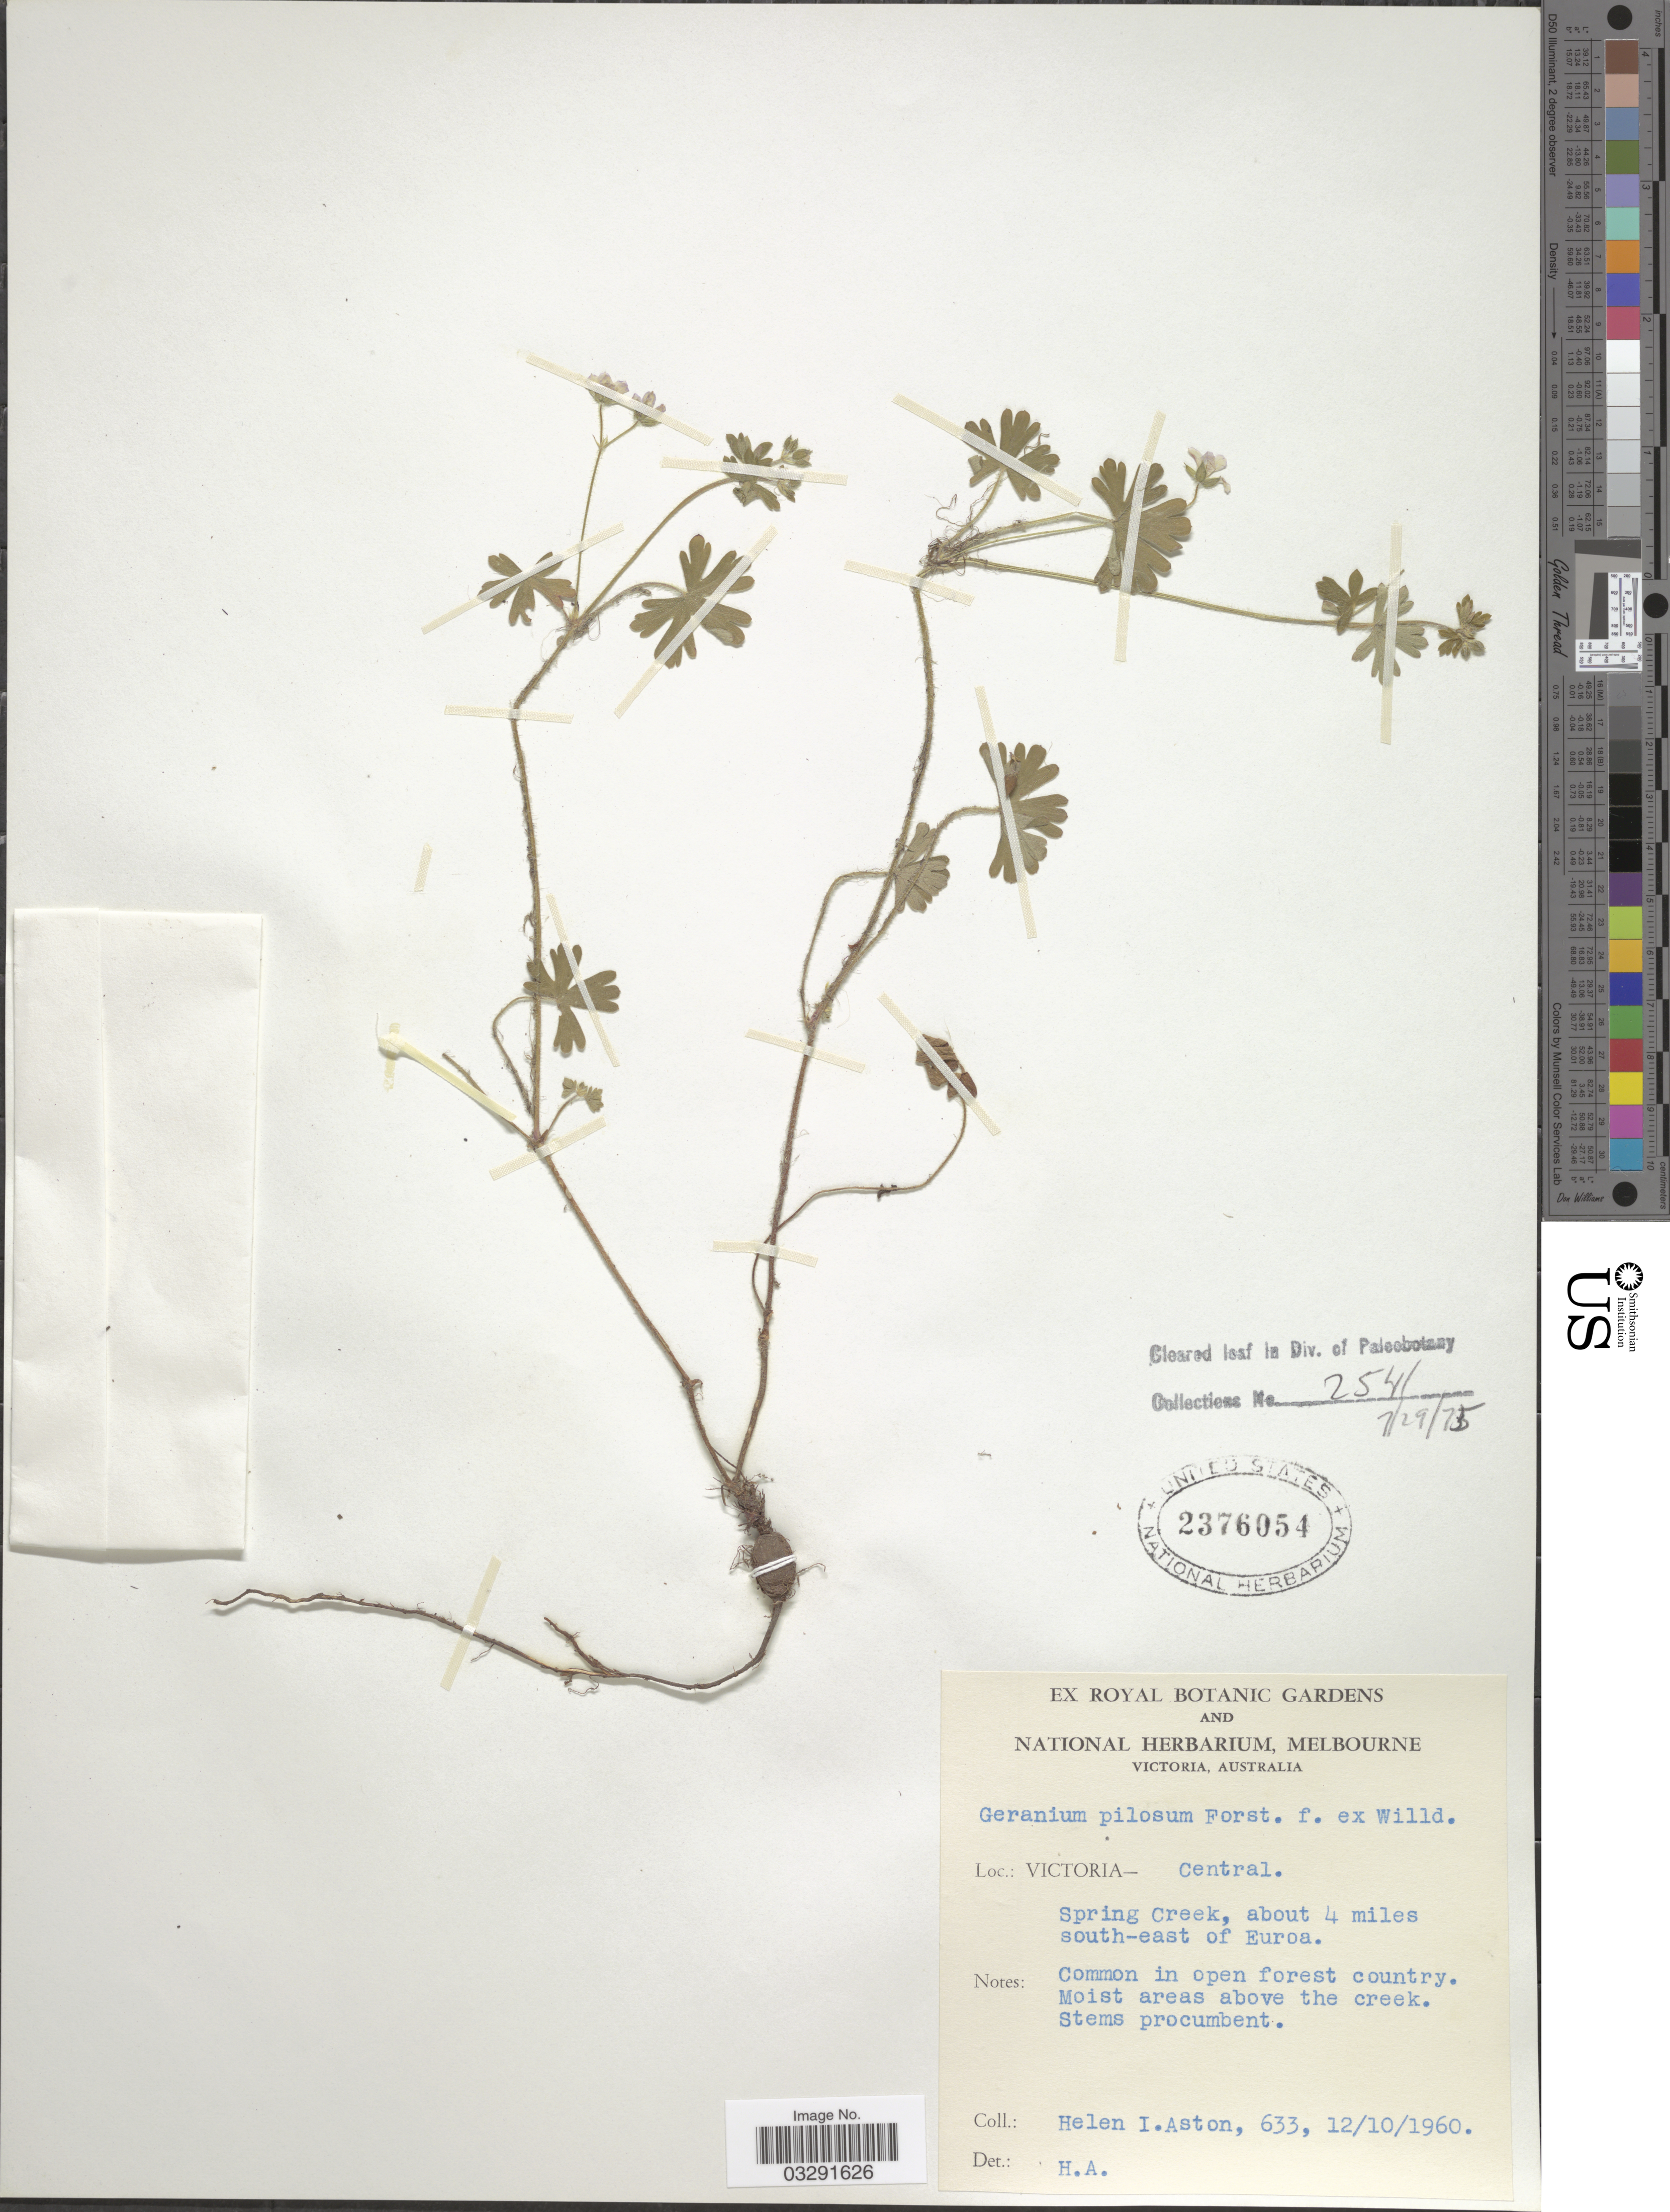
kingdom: Plantae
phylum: Tracheophyta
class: Magnoliopsida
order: Geraniales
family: Geraniaceae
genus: Geranium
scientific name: Geranium pilosum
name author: Cav.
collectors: H. I. Aston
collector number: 633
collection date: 1960-10-12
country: Australia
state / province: Victoria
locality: Victoria- Central. Spring Creek, about 4 miles south-east of Euroa.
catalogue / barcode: US 2376054